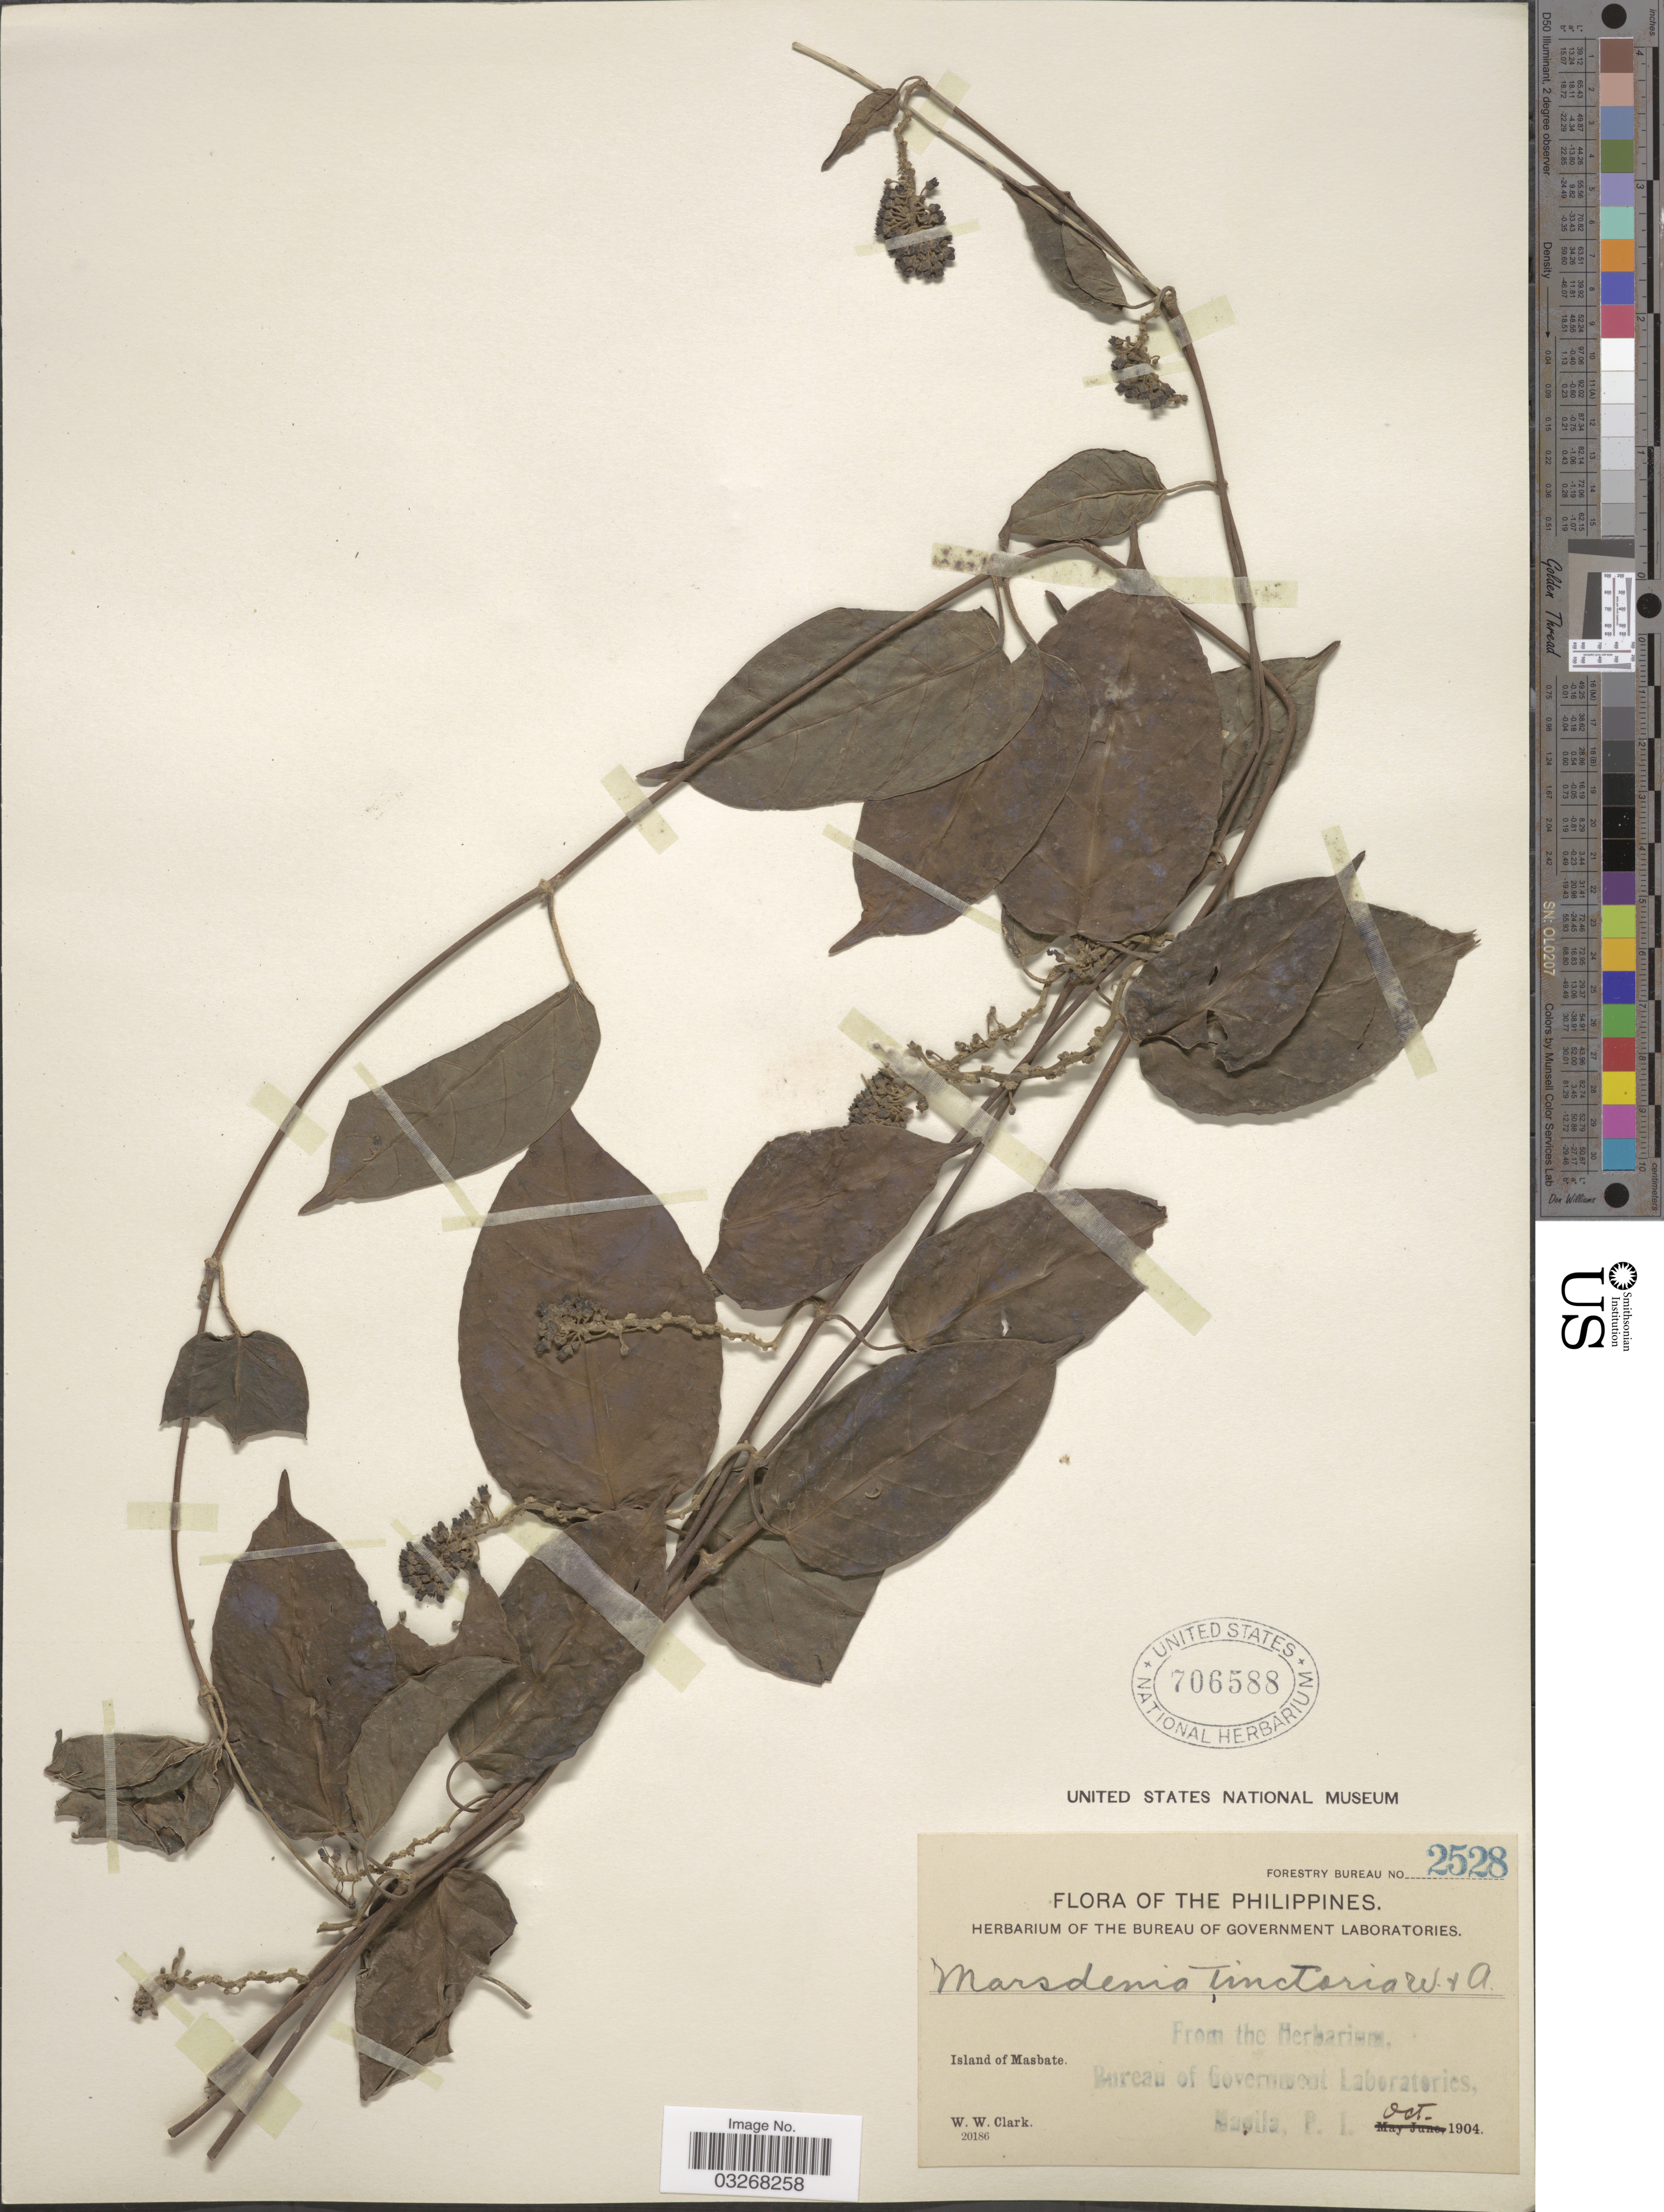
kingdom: Plantae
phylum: Tracheophyta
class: Magnoliopsida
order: Gentianales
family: Apocynaceae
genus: Marsdenia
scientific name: Marsdenia tinctoria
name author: (Roxb.) R. Br.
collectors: W. W. Clark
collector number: Forestry Bureau 2528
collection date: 1904-10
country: Philippines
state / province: Bicol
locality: Island of Masbate.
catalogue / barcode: US 706588